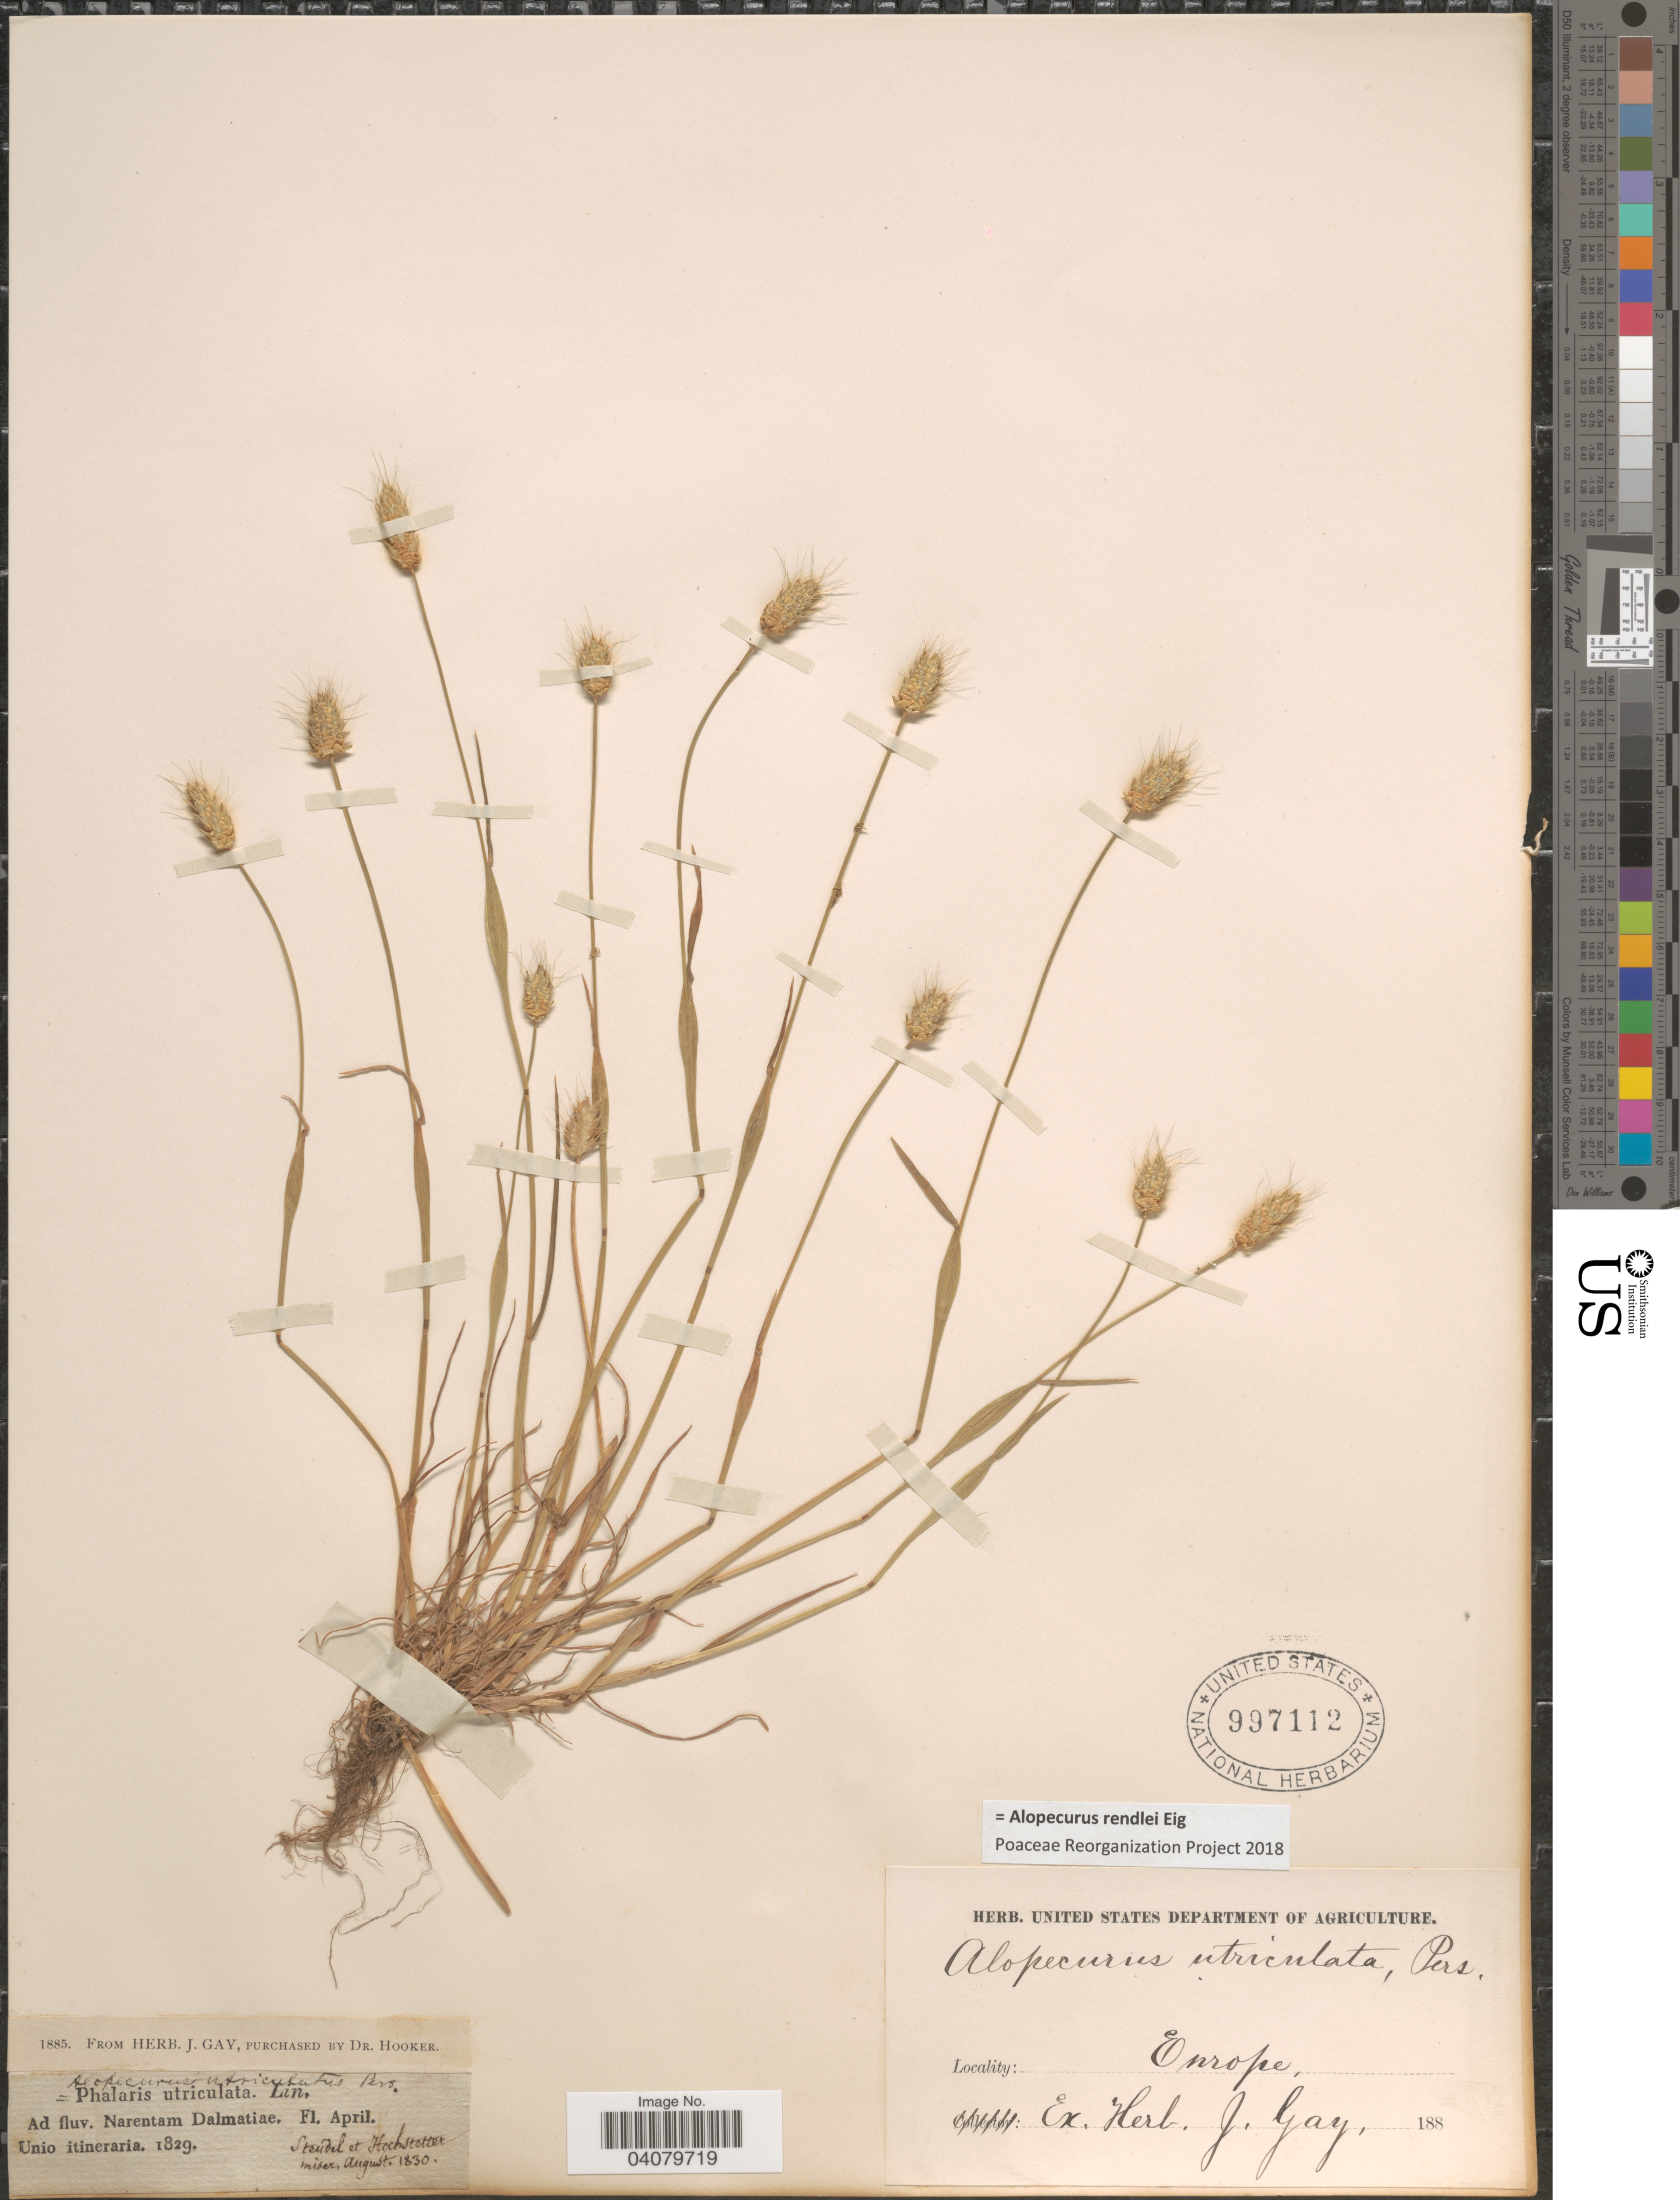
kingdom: Plantae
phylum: Tracheophyta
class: Liliopsida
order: Poales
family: Poaceae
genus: Alopecurus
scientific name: Alopecurus rendlei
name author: Eig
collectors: ex herb. J. Gay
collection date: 1829-04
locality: Ad fluv. Narentam Dalmatiae. Europe.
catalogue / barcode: US 997112